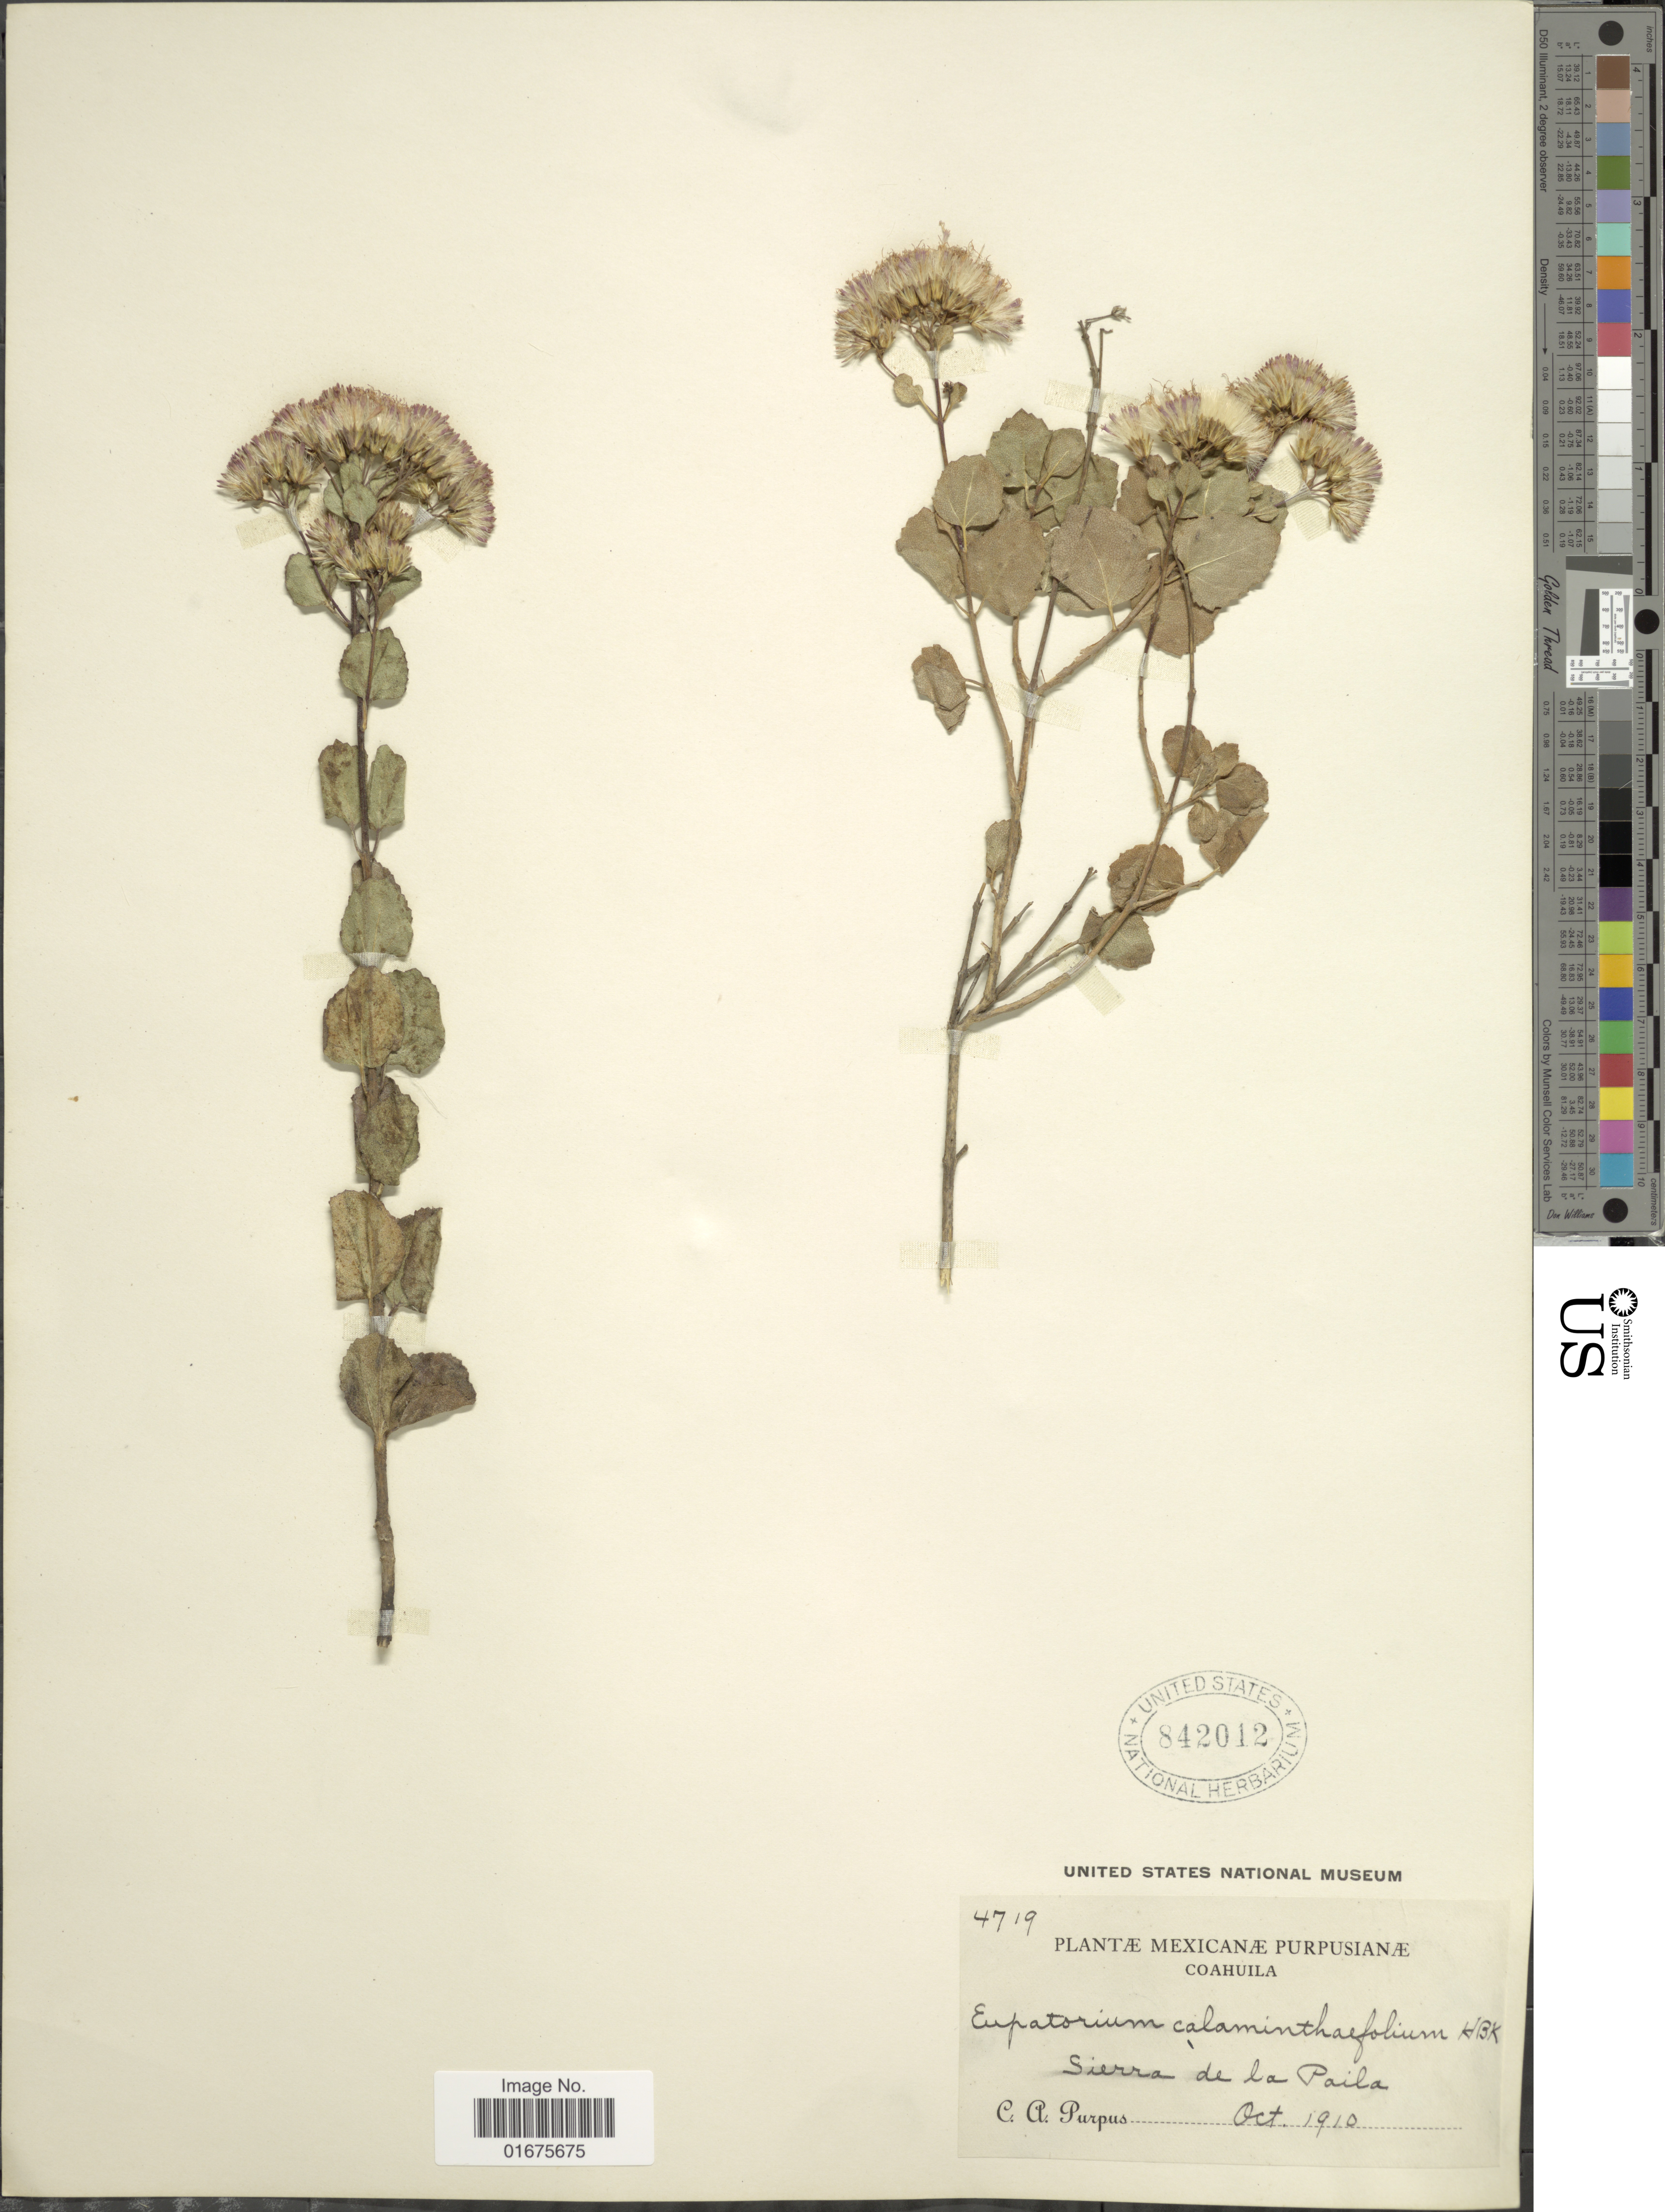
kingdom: Plantae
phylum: Tracheophyta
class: Magnoliopsida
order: Asterales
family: Asteraceae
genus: Ageratina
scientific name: Ageratina calophylla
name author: (B.L. Rob.) R.M. King & H. Rob.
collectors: C. A. Purpus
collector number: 4719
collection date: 1910-10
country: Mexico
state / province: Coahuila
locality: Sierra de la Paila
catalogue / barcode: US 842012